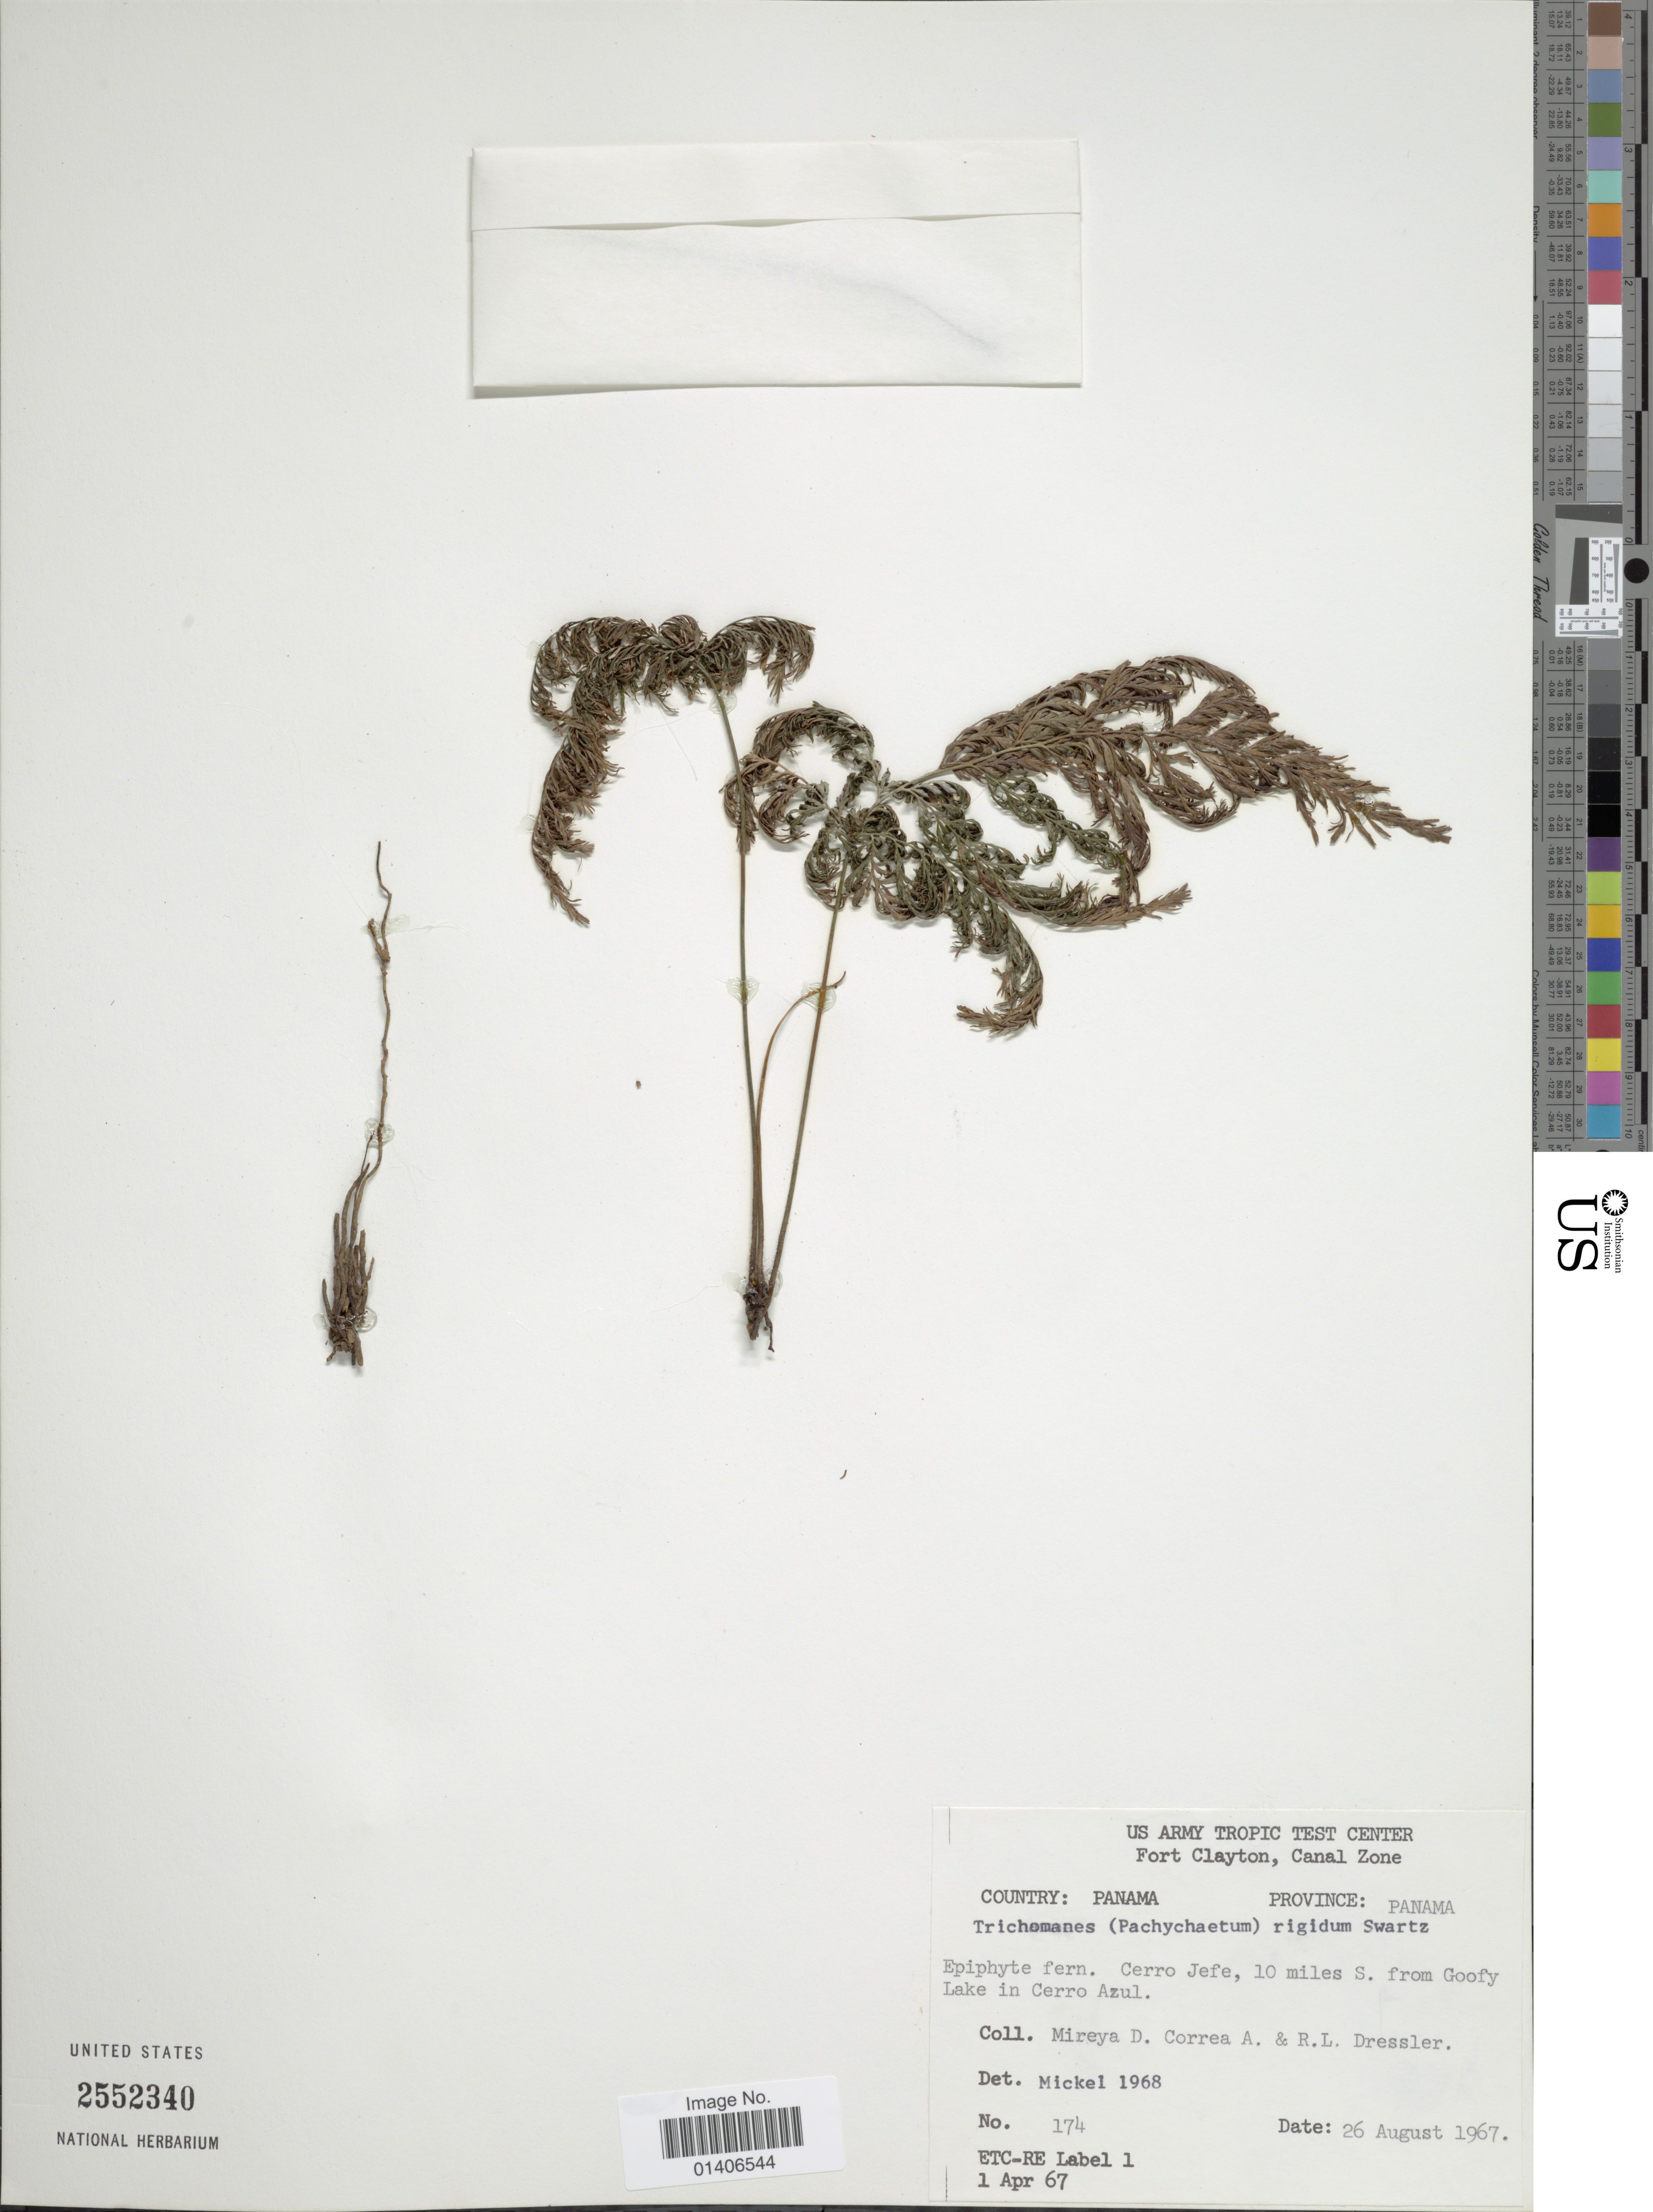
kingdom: Plantae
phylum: Tracheophyta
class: Polypodiopsida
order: Hymenophyllales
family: Hymenophyllaceae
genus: Abrodictyum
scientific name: Abrodictyum rigidum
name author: (Sw.) Ebihara & Dubuisson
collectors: M. D. Corrêa-A. & R. Dressler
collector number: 174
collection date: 1967-08-26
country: Panama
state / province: Panamá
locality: Fort Calyton, Canal Zone, Cerro Jefe, 10 miles S from Goofy Lake in cerro Azul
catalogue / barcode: US 2552340